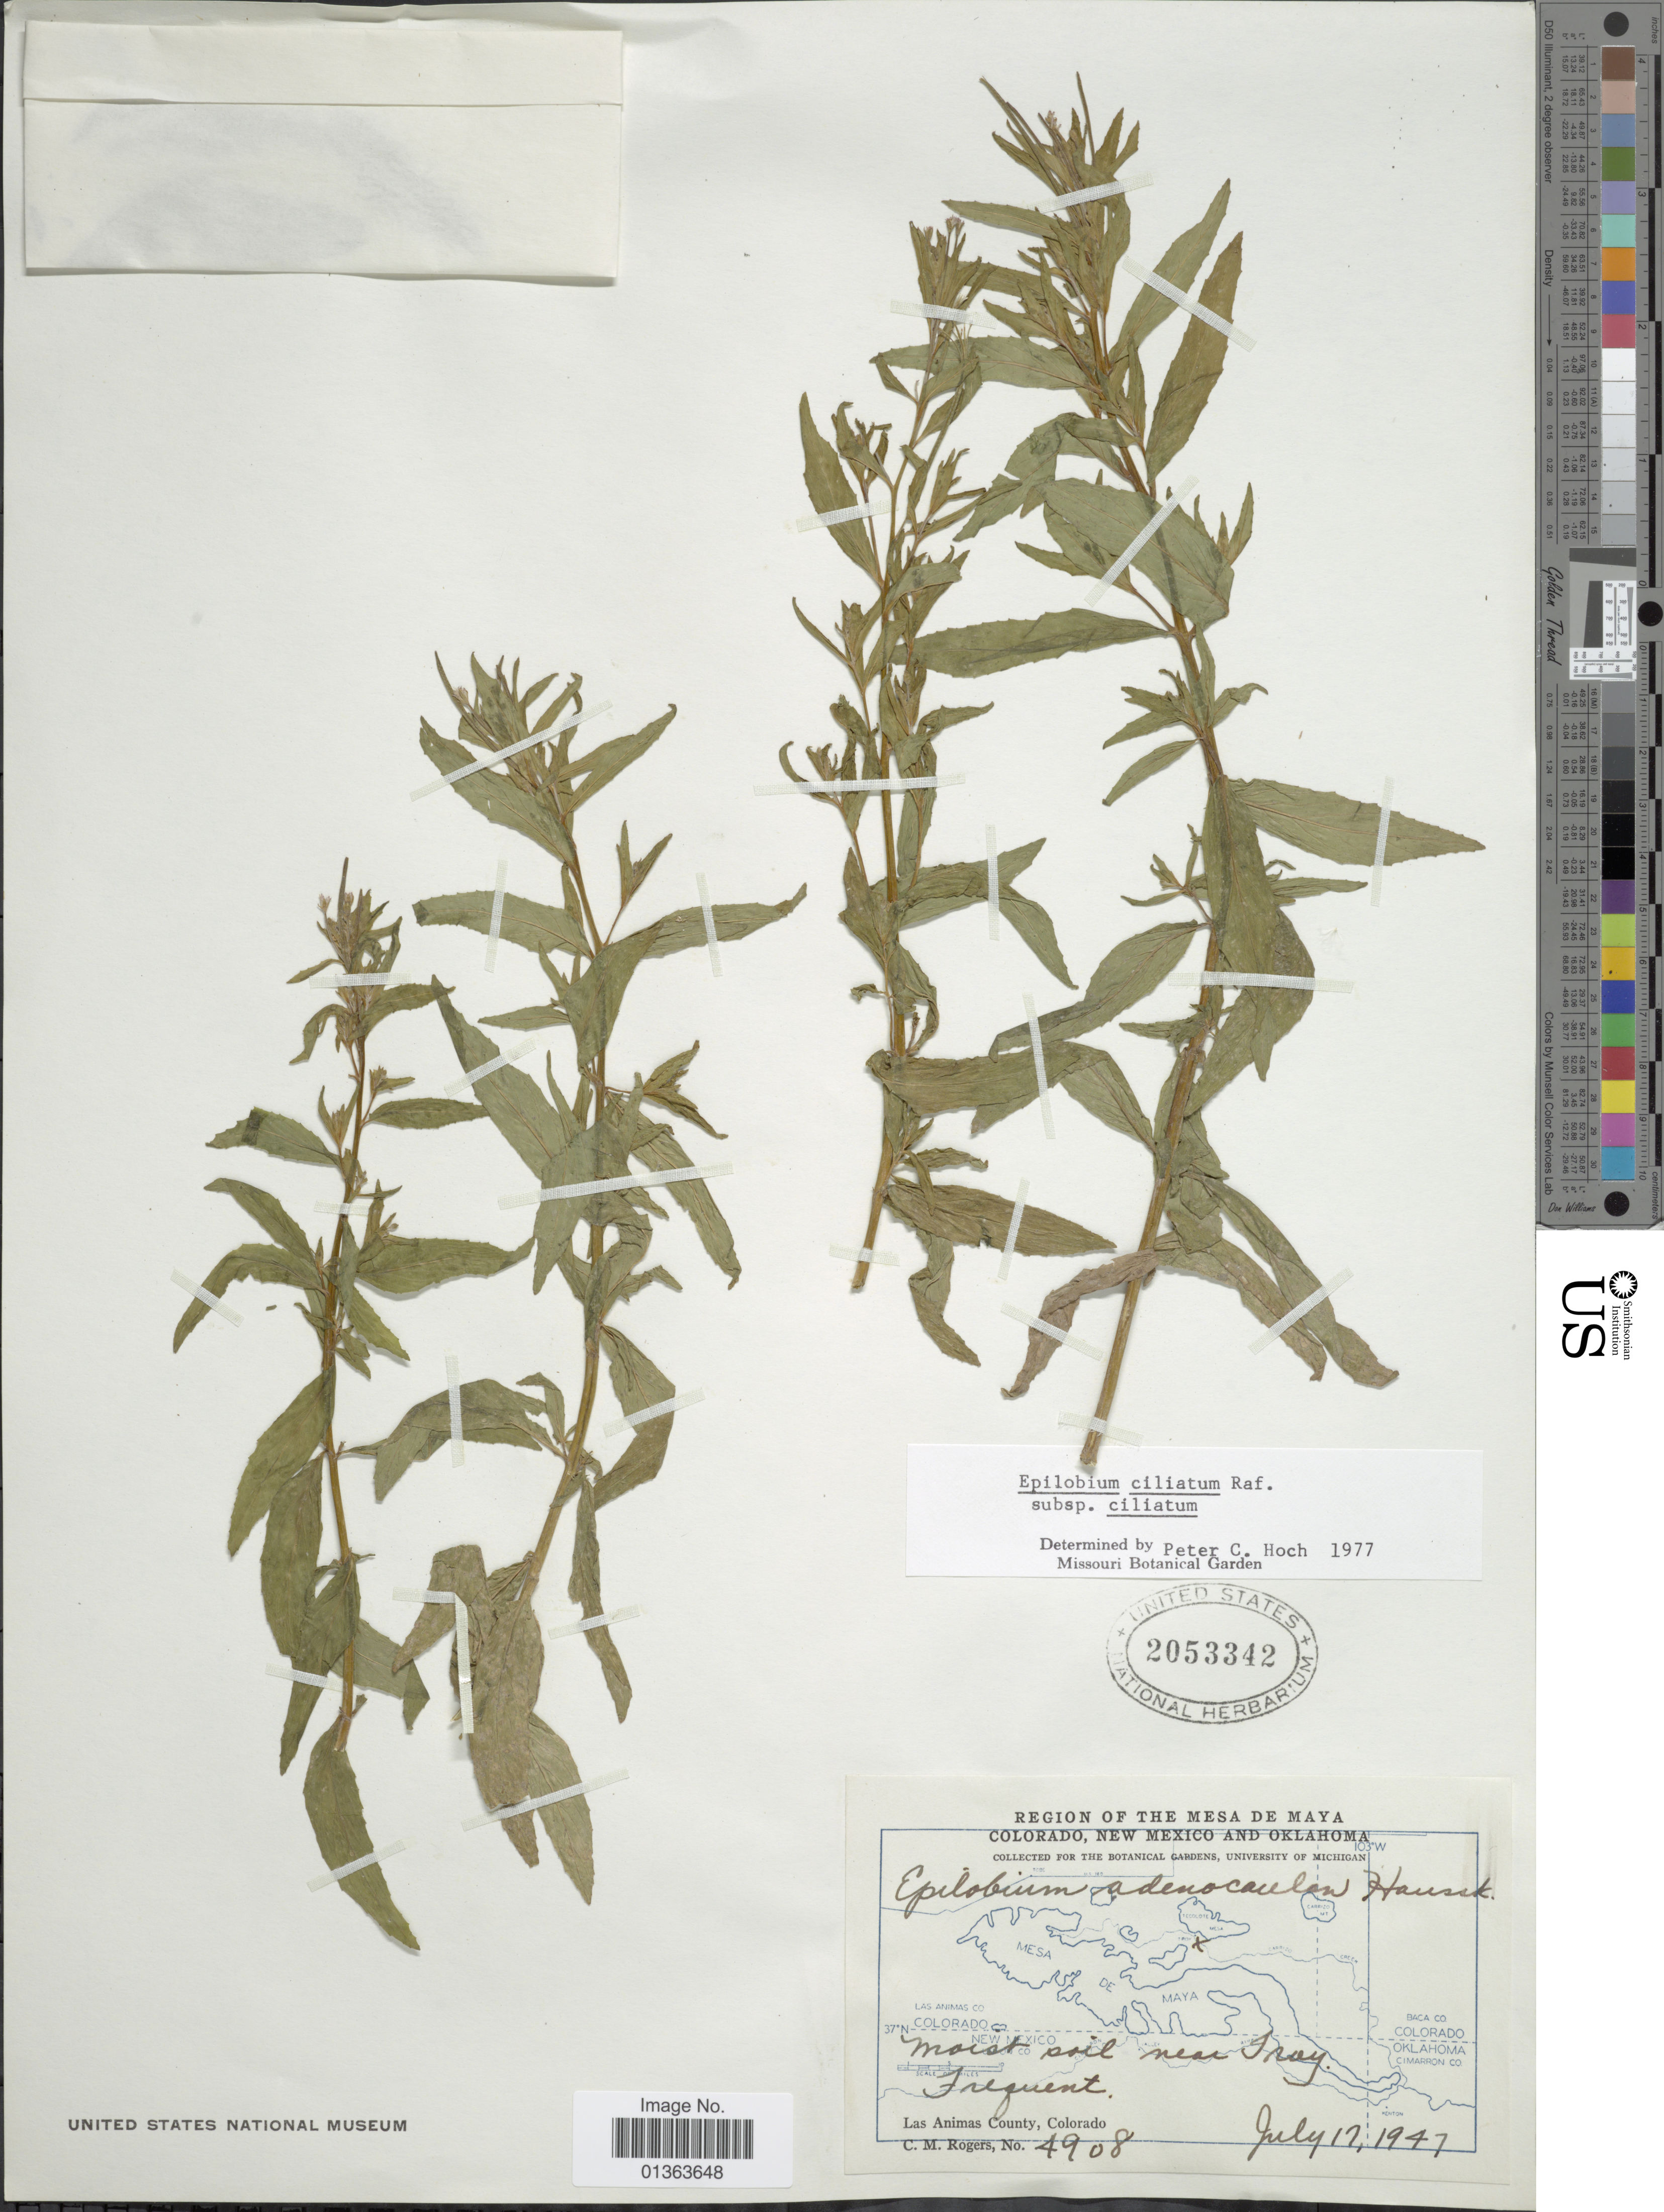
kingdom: Plantae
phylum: Tracheophyta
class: Magnoliopsida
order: Myrtales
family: Onagraceae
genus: Epilobium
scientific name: Epilobium ciliatum subsp. ciliatum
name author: Raf.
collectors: C. M. Rogers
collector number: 4908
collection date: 1947-07-17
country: United States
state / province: Colorado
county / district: Las Animas Co.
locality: Region of the Mesa de Maya. New Mexico and Oklahoma.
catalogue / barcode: US 2053342